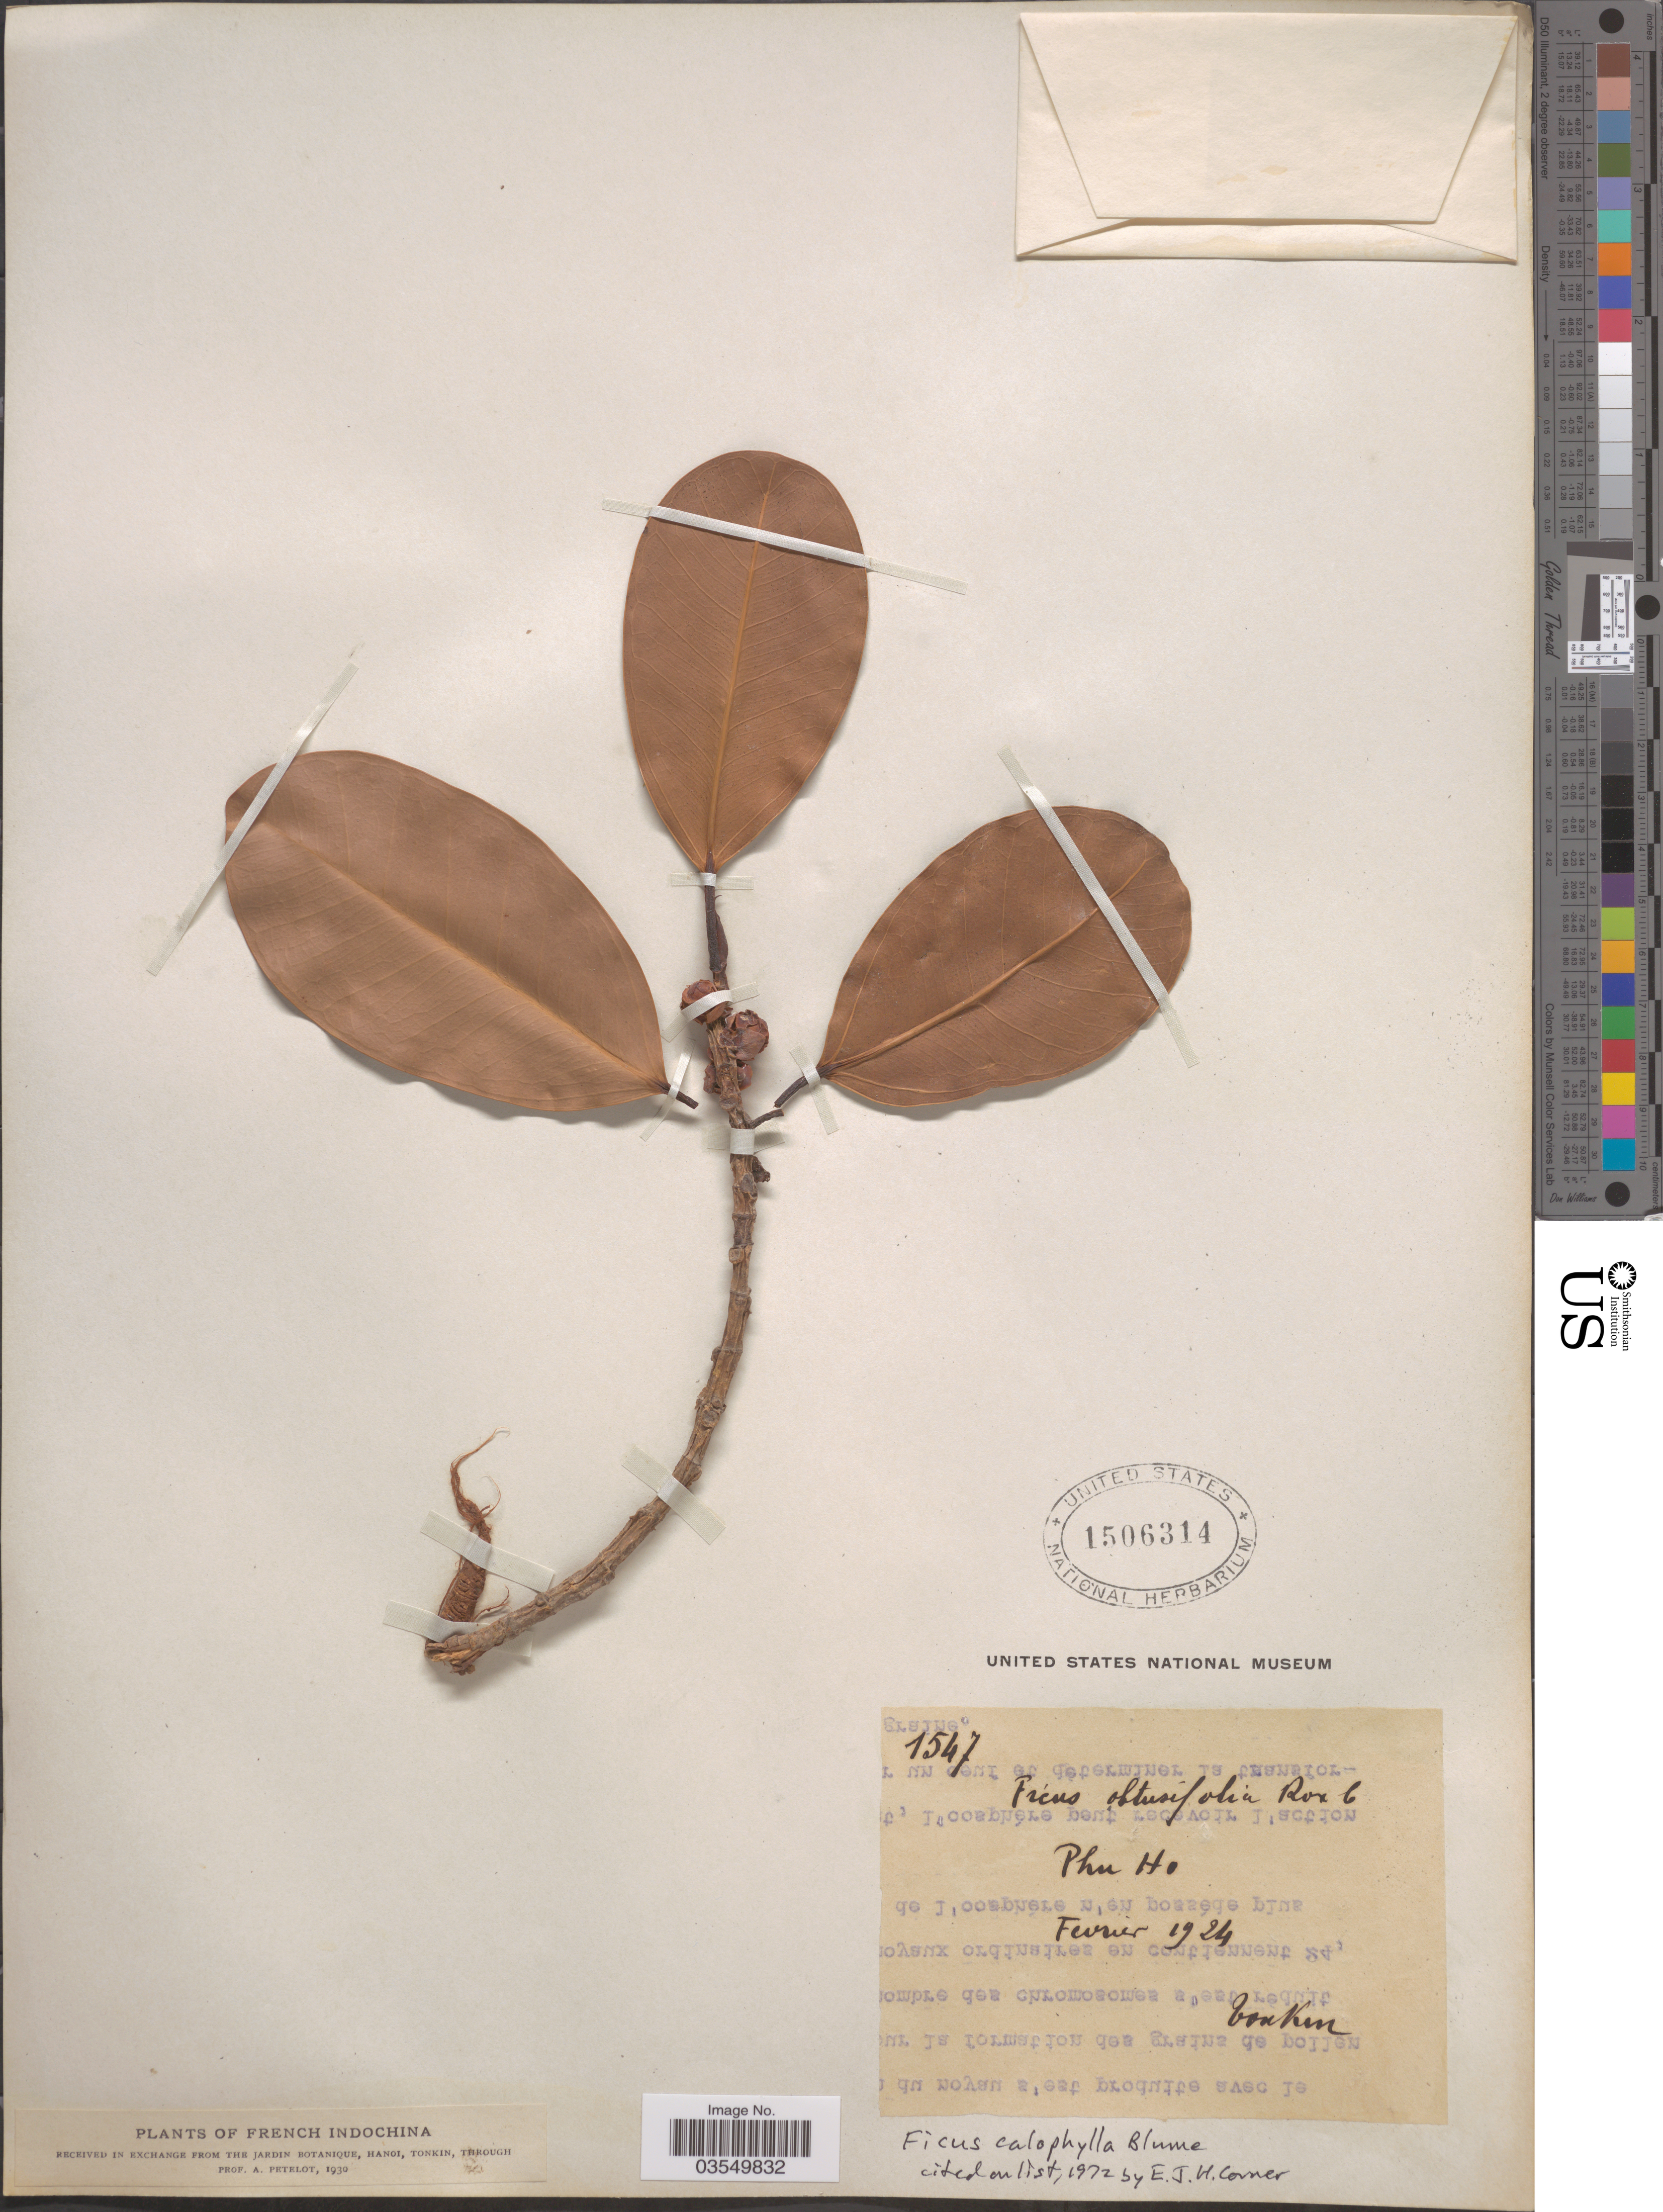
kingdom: Plantae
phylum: Tracheophyta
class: Magnoliopsida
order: Rosales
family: Moraceae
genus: Ficus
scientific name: Ficus calophylla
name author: Blume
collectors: P. A. Pételot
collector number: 1547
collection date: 1924-02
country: Vietnam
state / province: Phu Tho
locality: French Indochina. Phu Ho.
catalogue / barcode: US 1506314